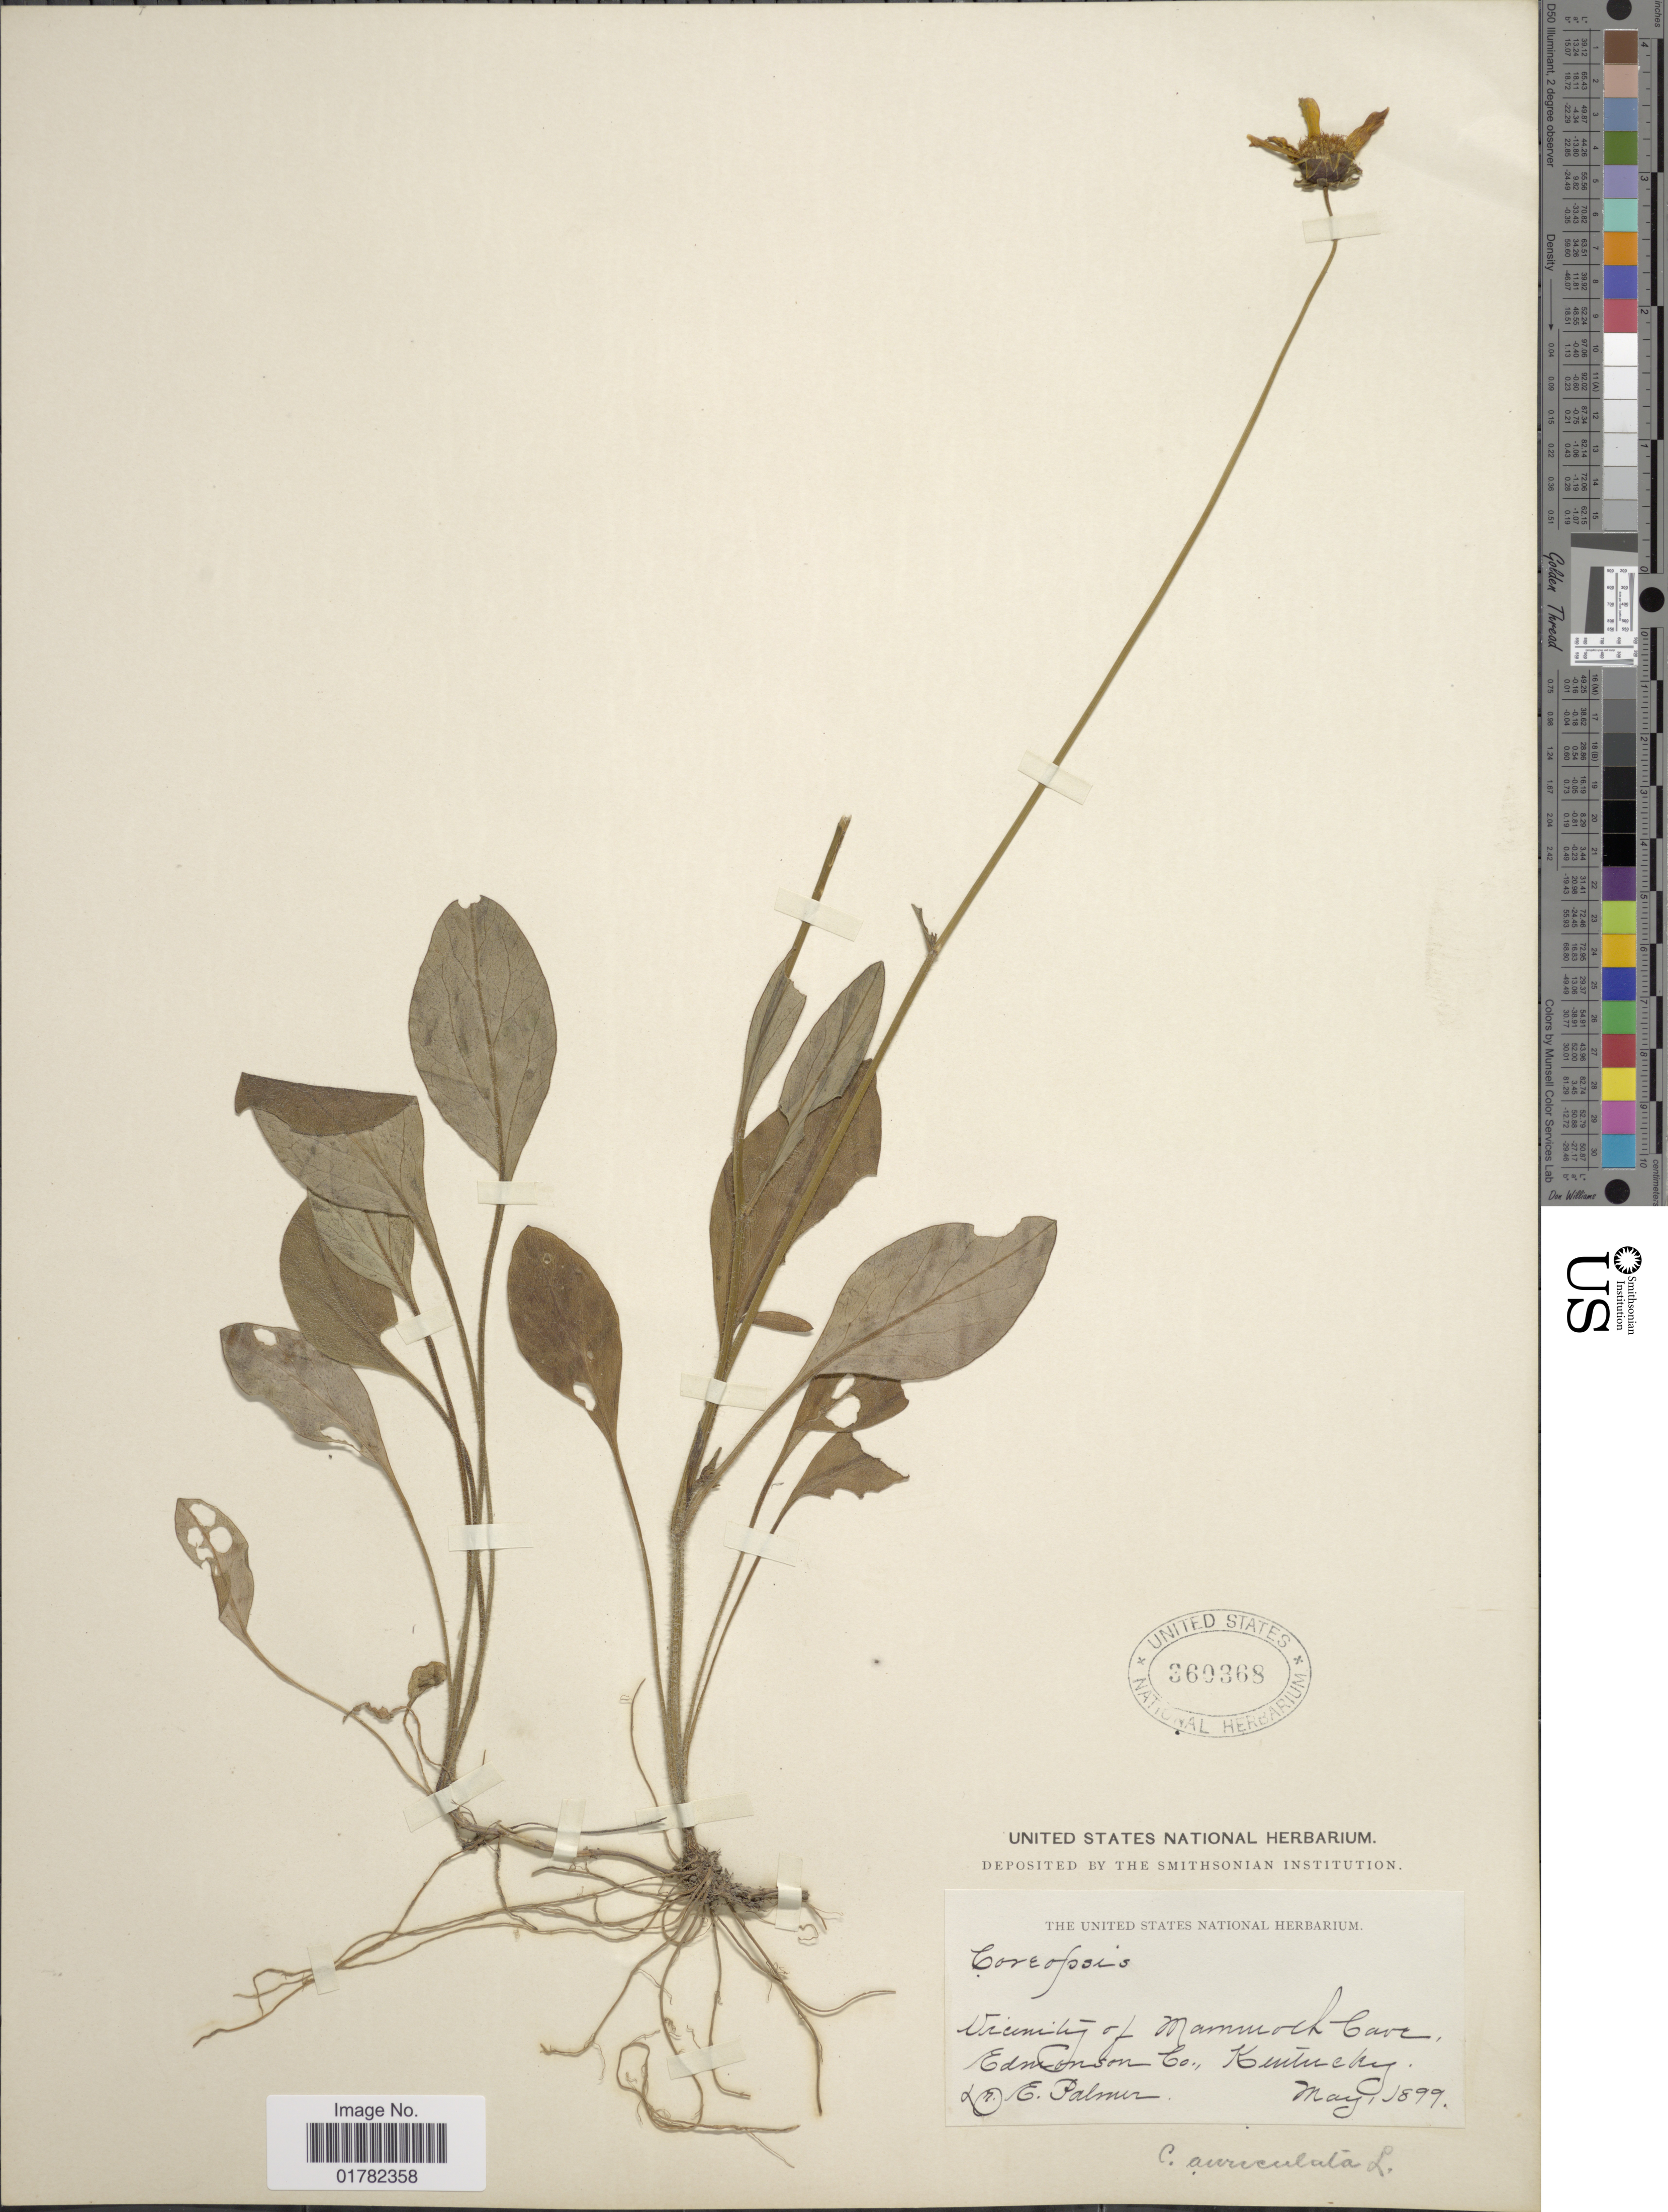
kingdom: Plantae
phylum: Tracheophyta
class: Magnoliopsida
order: Asterales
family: Asteraceae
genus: Coreopsis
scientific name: Coreopsis auriculata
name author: L.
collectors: E. Palmer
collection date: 1899-05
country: United States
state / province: Kentucky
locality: Vicinity of Mamock Cave, Edmonson Co.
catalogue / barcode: US 360368